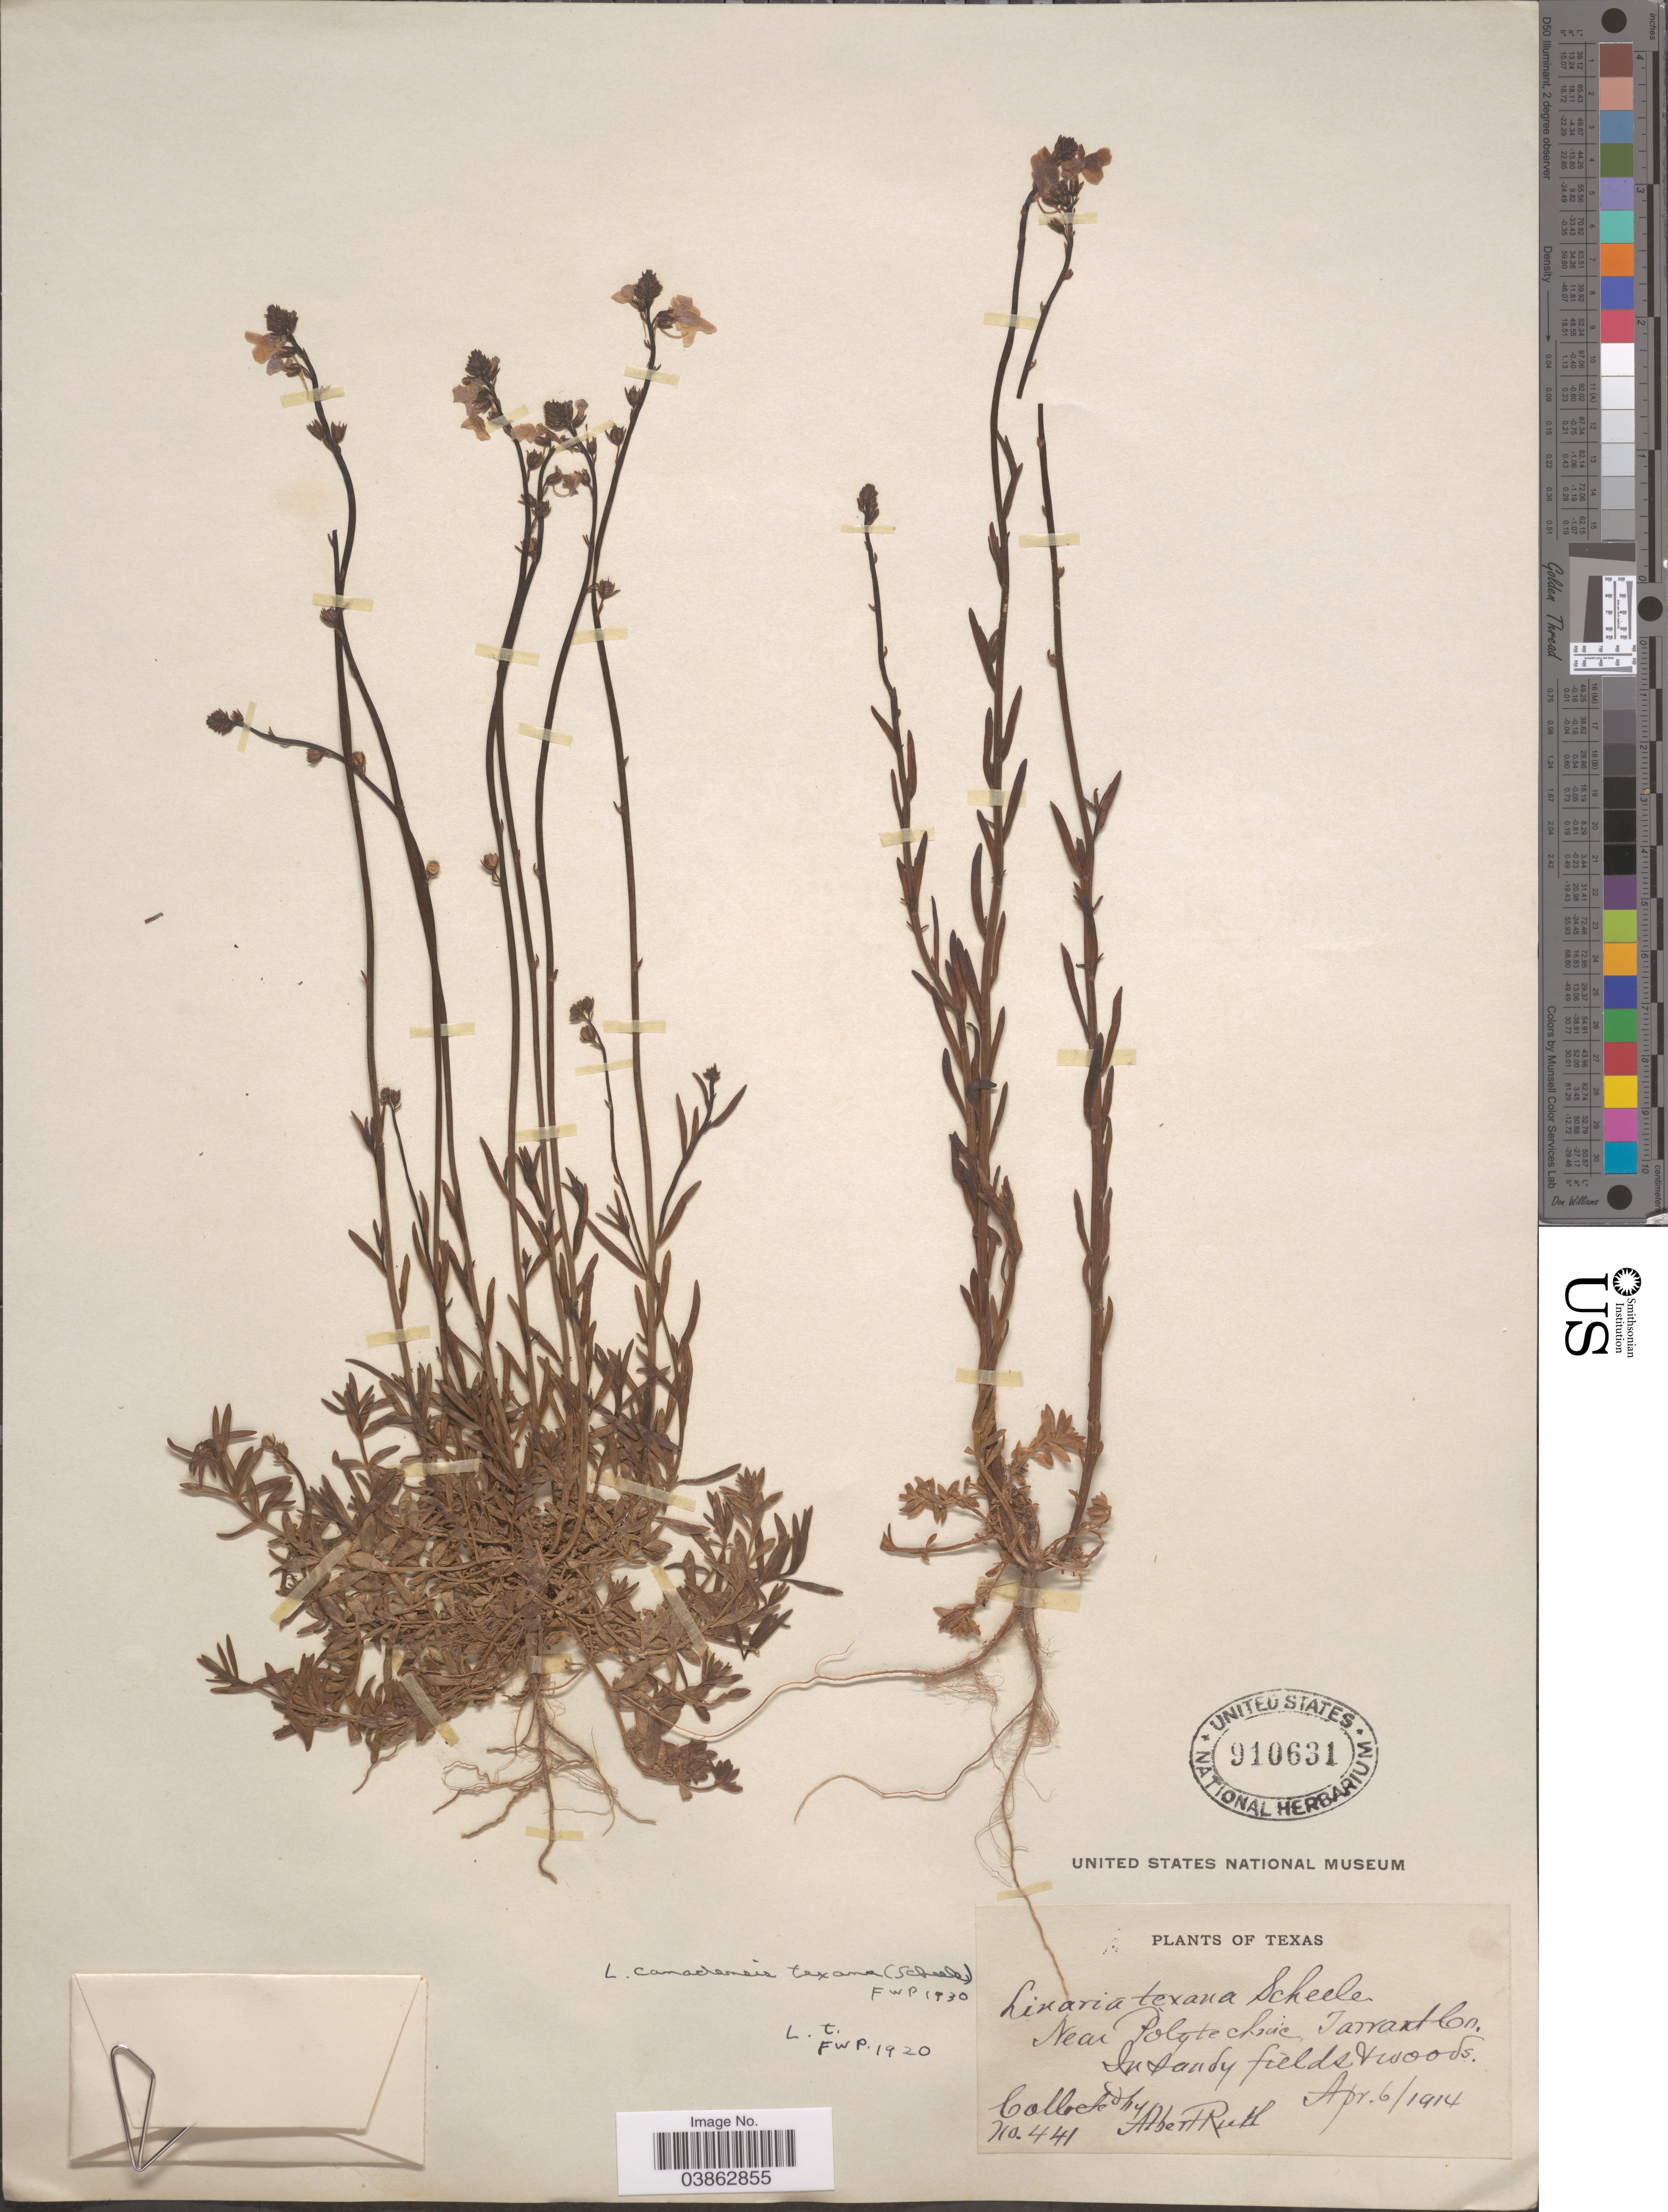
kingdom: Plantae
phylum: Tracheophyta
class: Magnoliopsida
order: Lamiales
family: Plantaginaceae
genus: Linaria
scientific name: Linaria texana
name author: Scheele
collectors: A. Ruth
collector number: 441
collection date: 1914-04-06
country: United States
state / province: Texas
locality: Near Polytechnic, Tarrant Co.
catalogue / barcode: US 910631